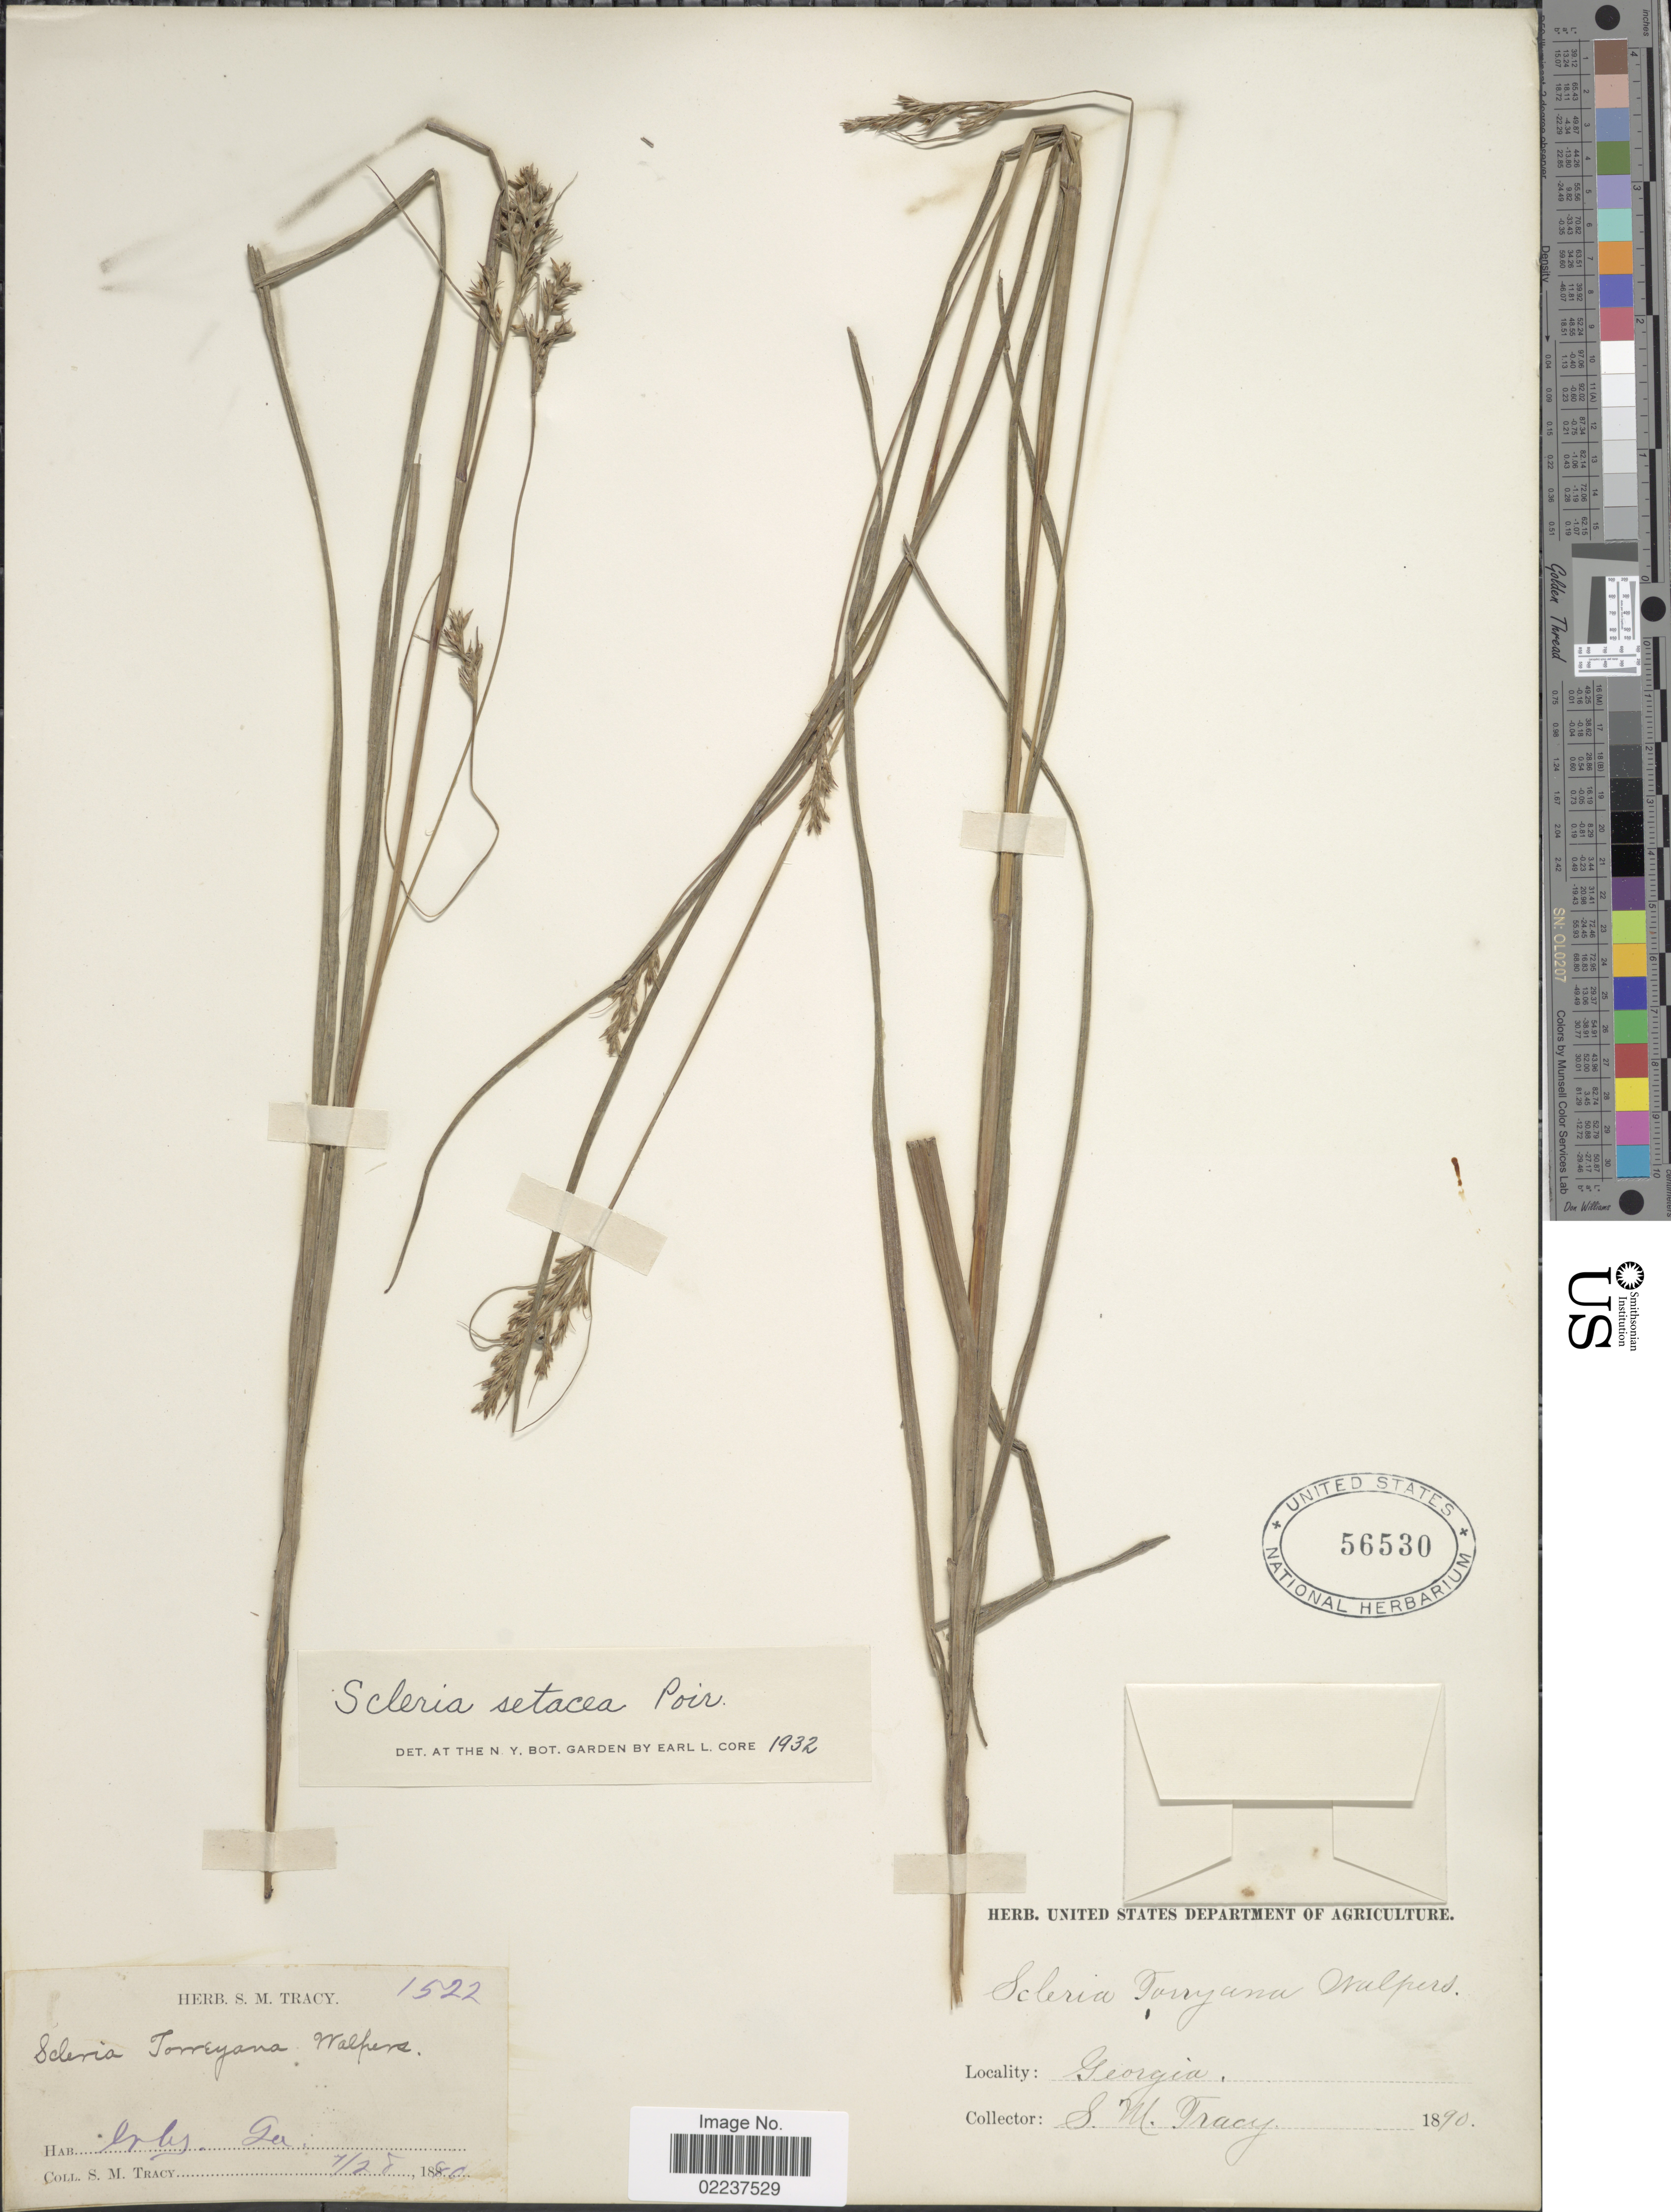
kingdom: Plantae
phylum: Tracheophyta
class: Liliopsida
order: Poales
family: Cyperaceae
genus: Scleria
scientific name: Scleria muehlenbergii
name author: Steud.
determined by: Strong, Mark T., (BOT), Smithsonian Institution - National Museum of Natural History (UNITED STATES)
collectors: S. M. Tracy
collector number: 1522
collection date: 1890-07-28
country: United States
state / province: Georgia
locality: Irby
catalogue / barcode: US 56530